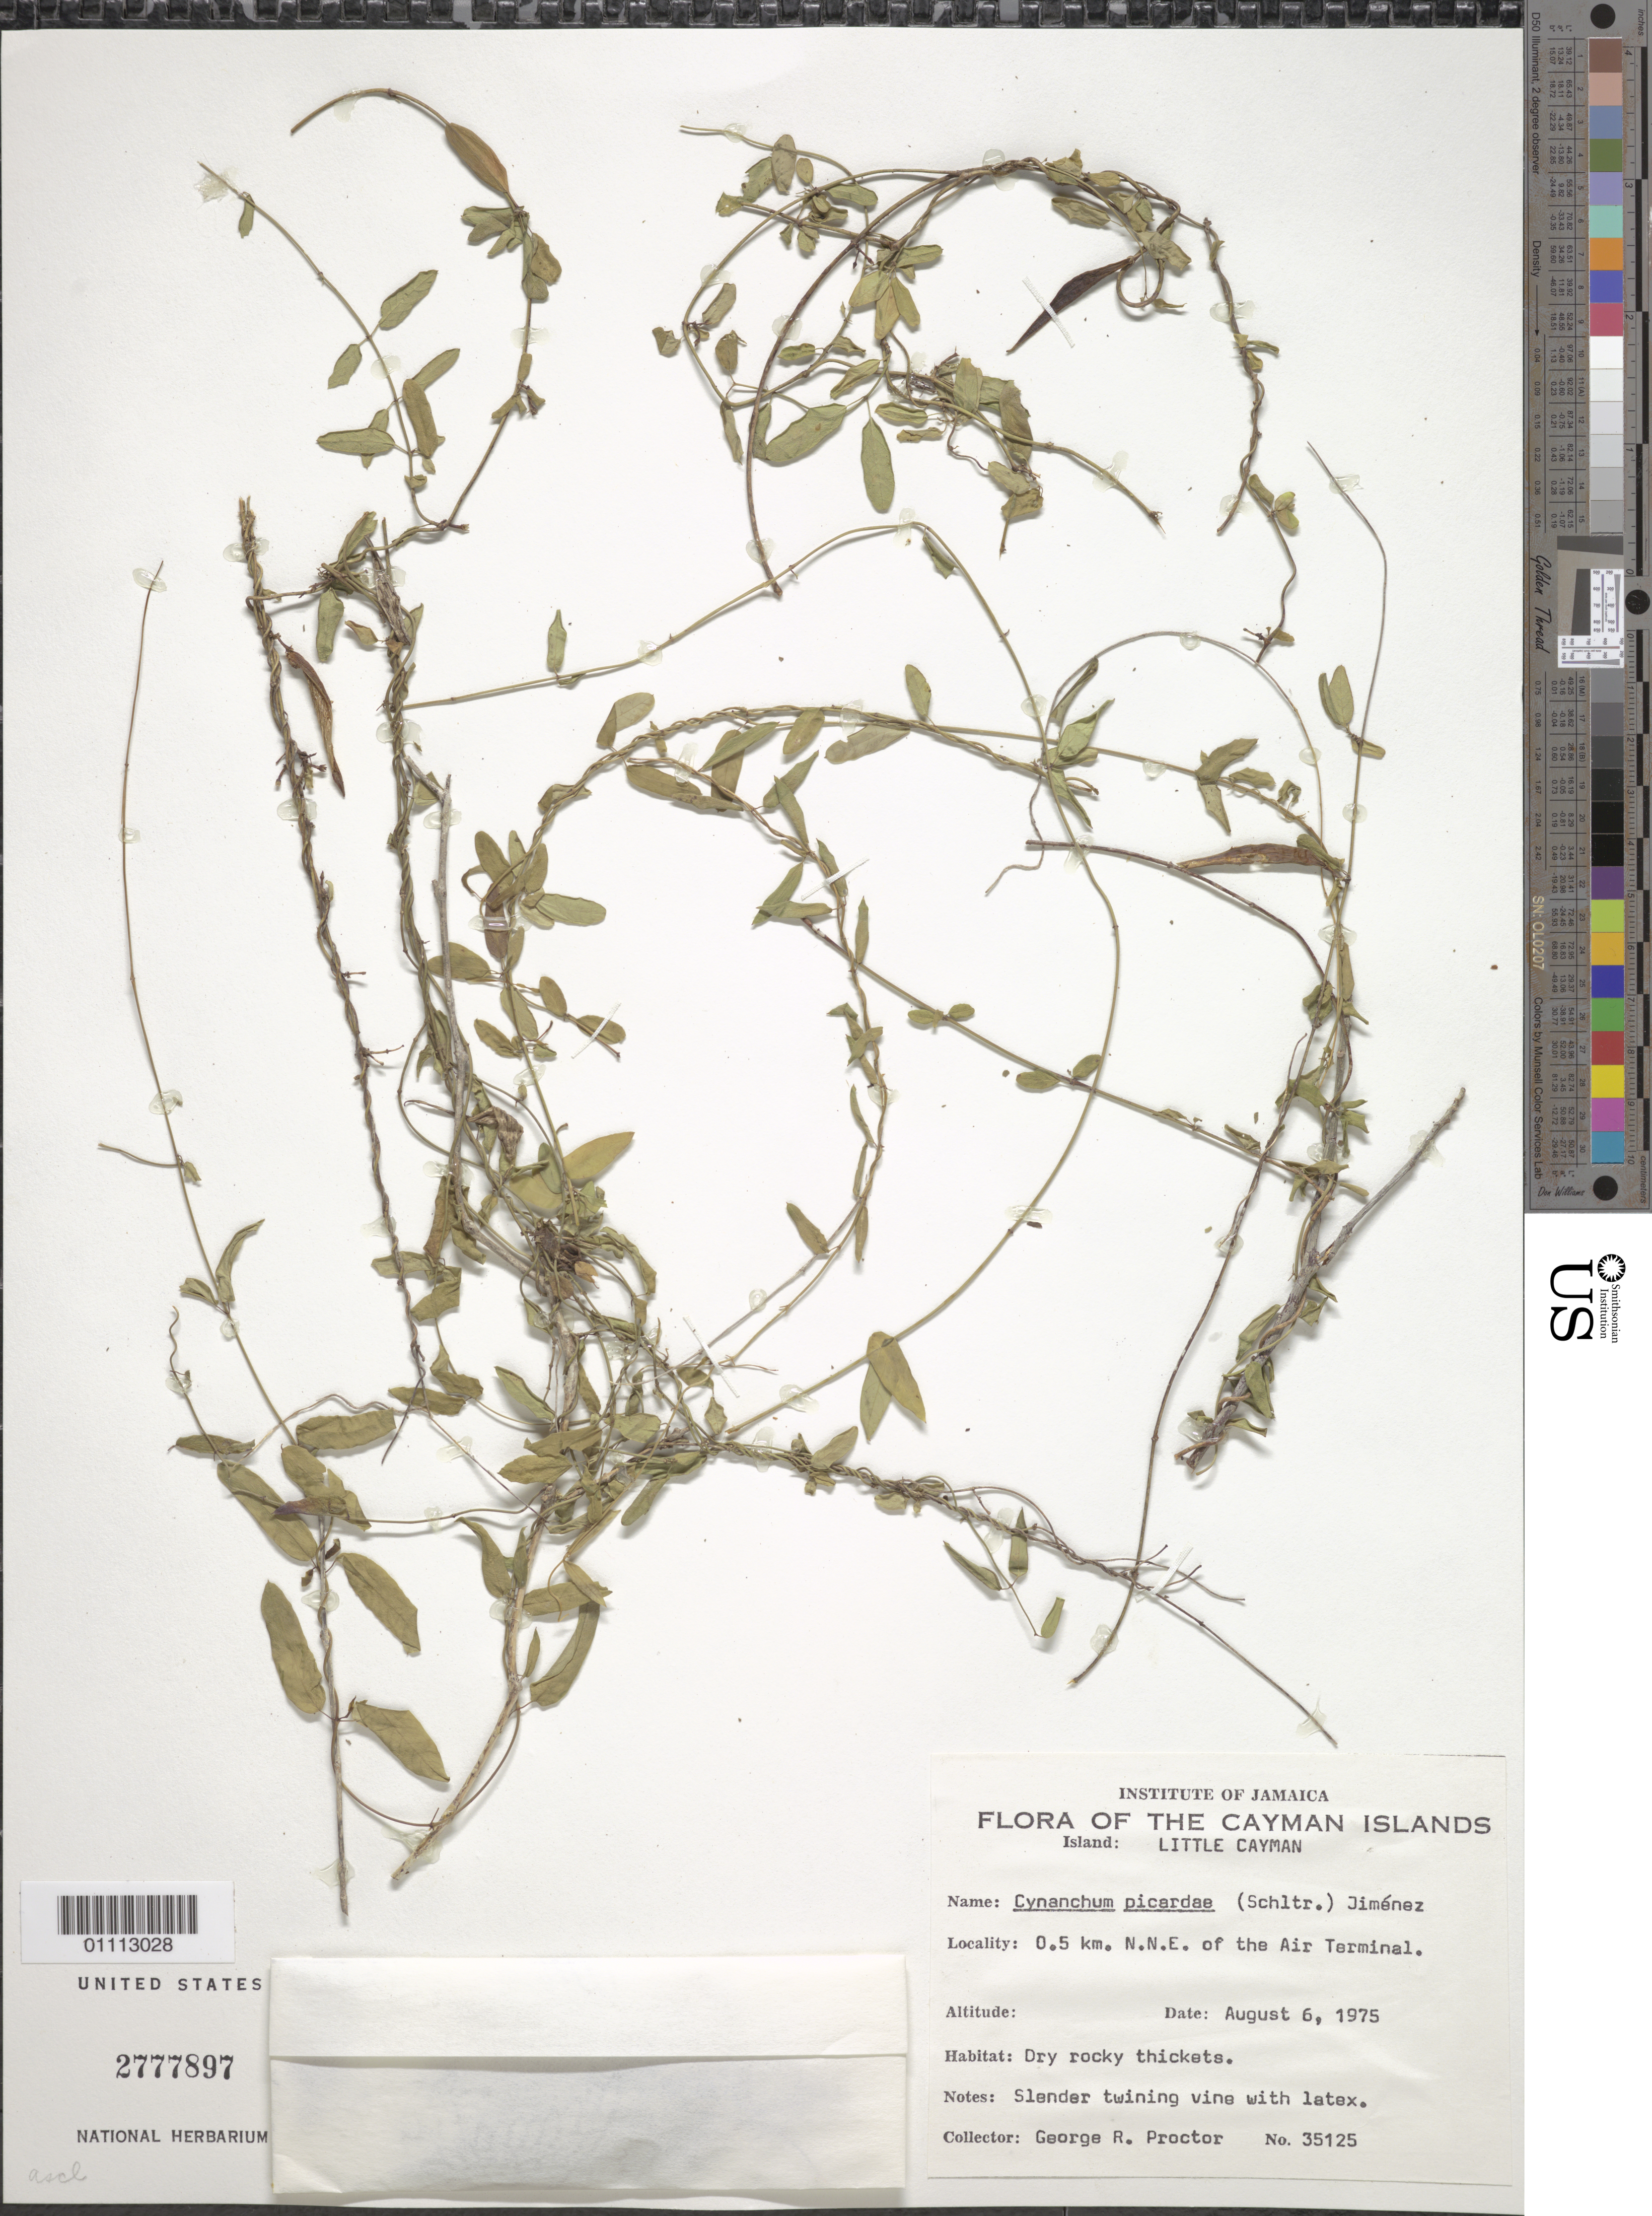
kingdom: Plantae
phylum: Tracheophyta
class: Magnoliopsida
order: Gentianales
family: Apocynaceae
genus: Cynanchum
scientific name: Cynanchum picardae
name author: (Schltr.) J. Jiménez Alm.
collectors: G. R. Proctor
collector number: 35125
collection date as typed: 06 Aug 1975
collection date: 1975-08-06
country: Cayman Islands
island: Little Cayman I.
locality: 0.5 km. N.N.E of the Air Terminal. Dry rocky thickets.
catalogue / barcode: US 2777897